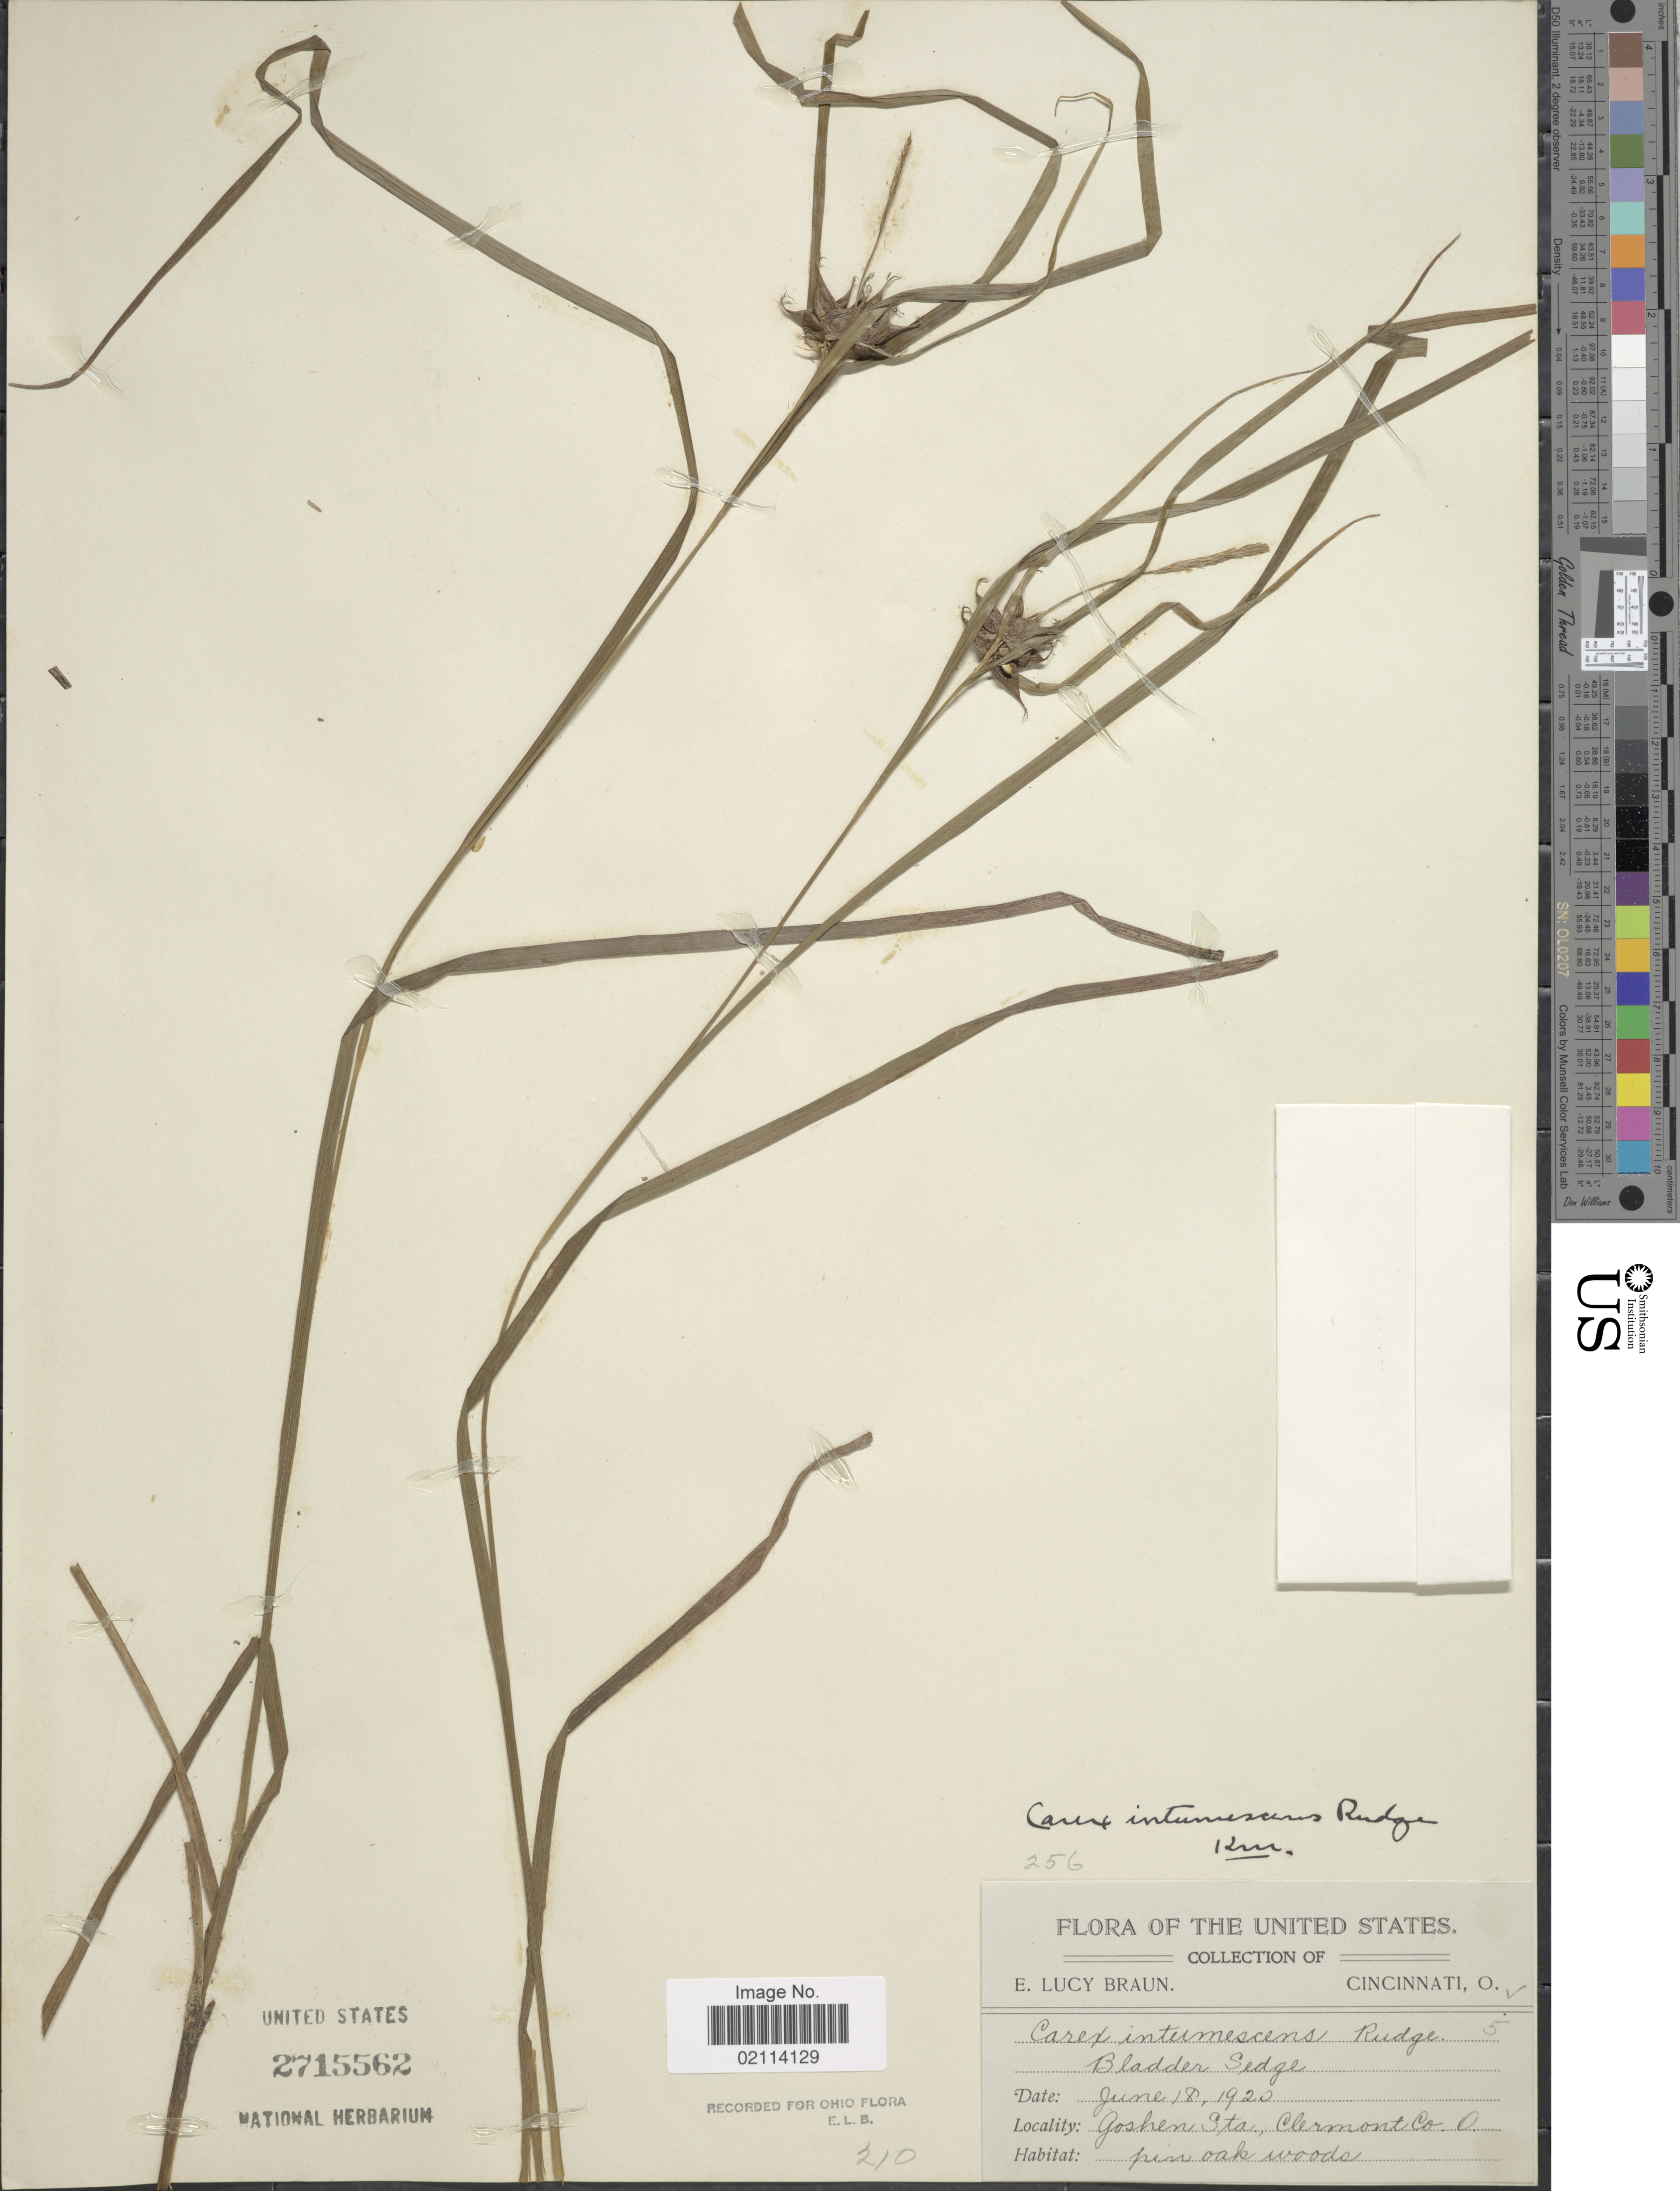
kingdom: Plantae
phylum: Tracheophyta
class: Liliopsida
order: Poales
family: Cyperaceae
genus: Carex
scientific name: Carex intumescens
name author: Rudge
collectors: E. L. Braun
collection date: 1920-06-18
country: United States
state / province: Ohio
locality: Bladder Sedge, Goshen Sta., Clermont Co., pin oak woods.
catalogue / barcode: US 2715562